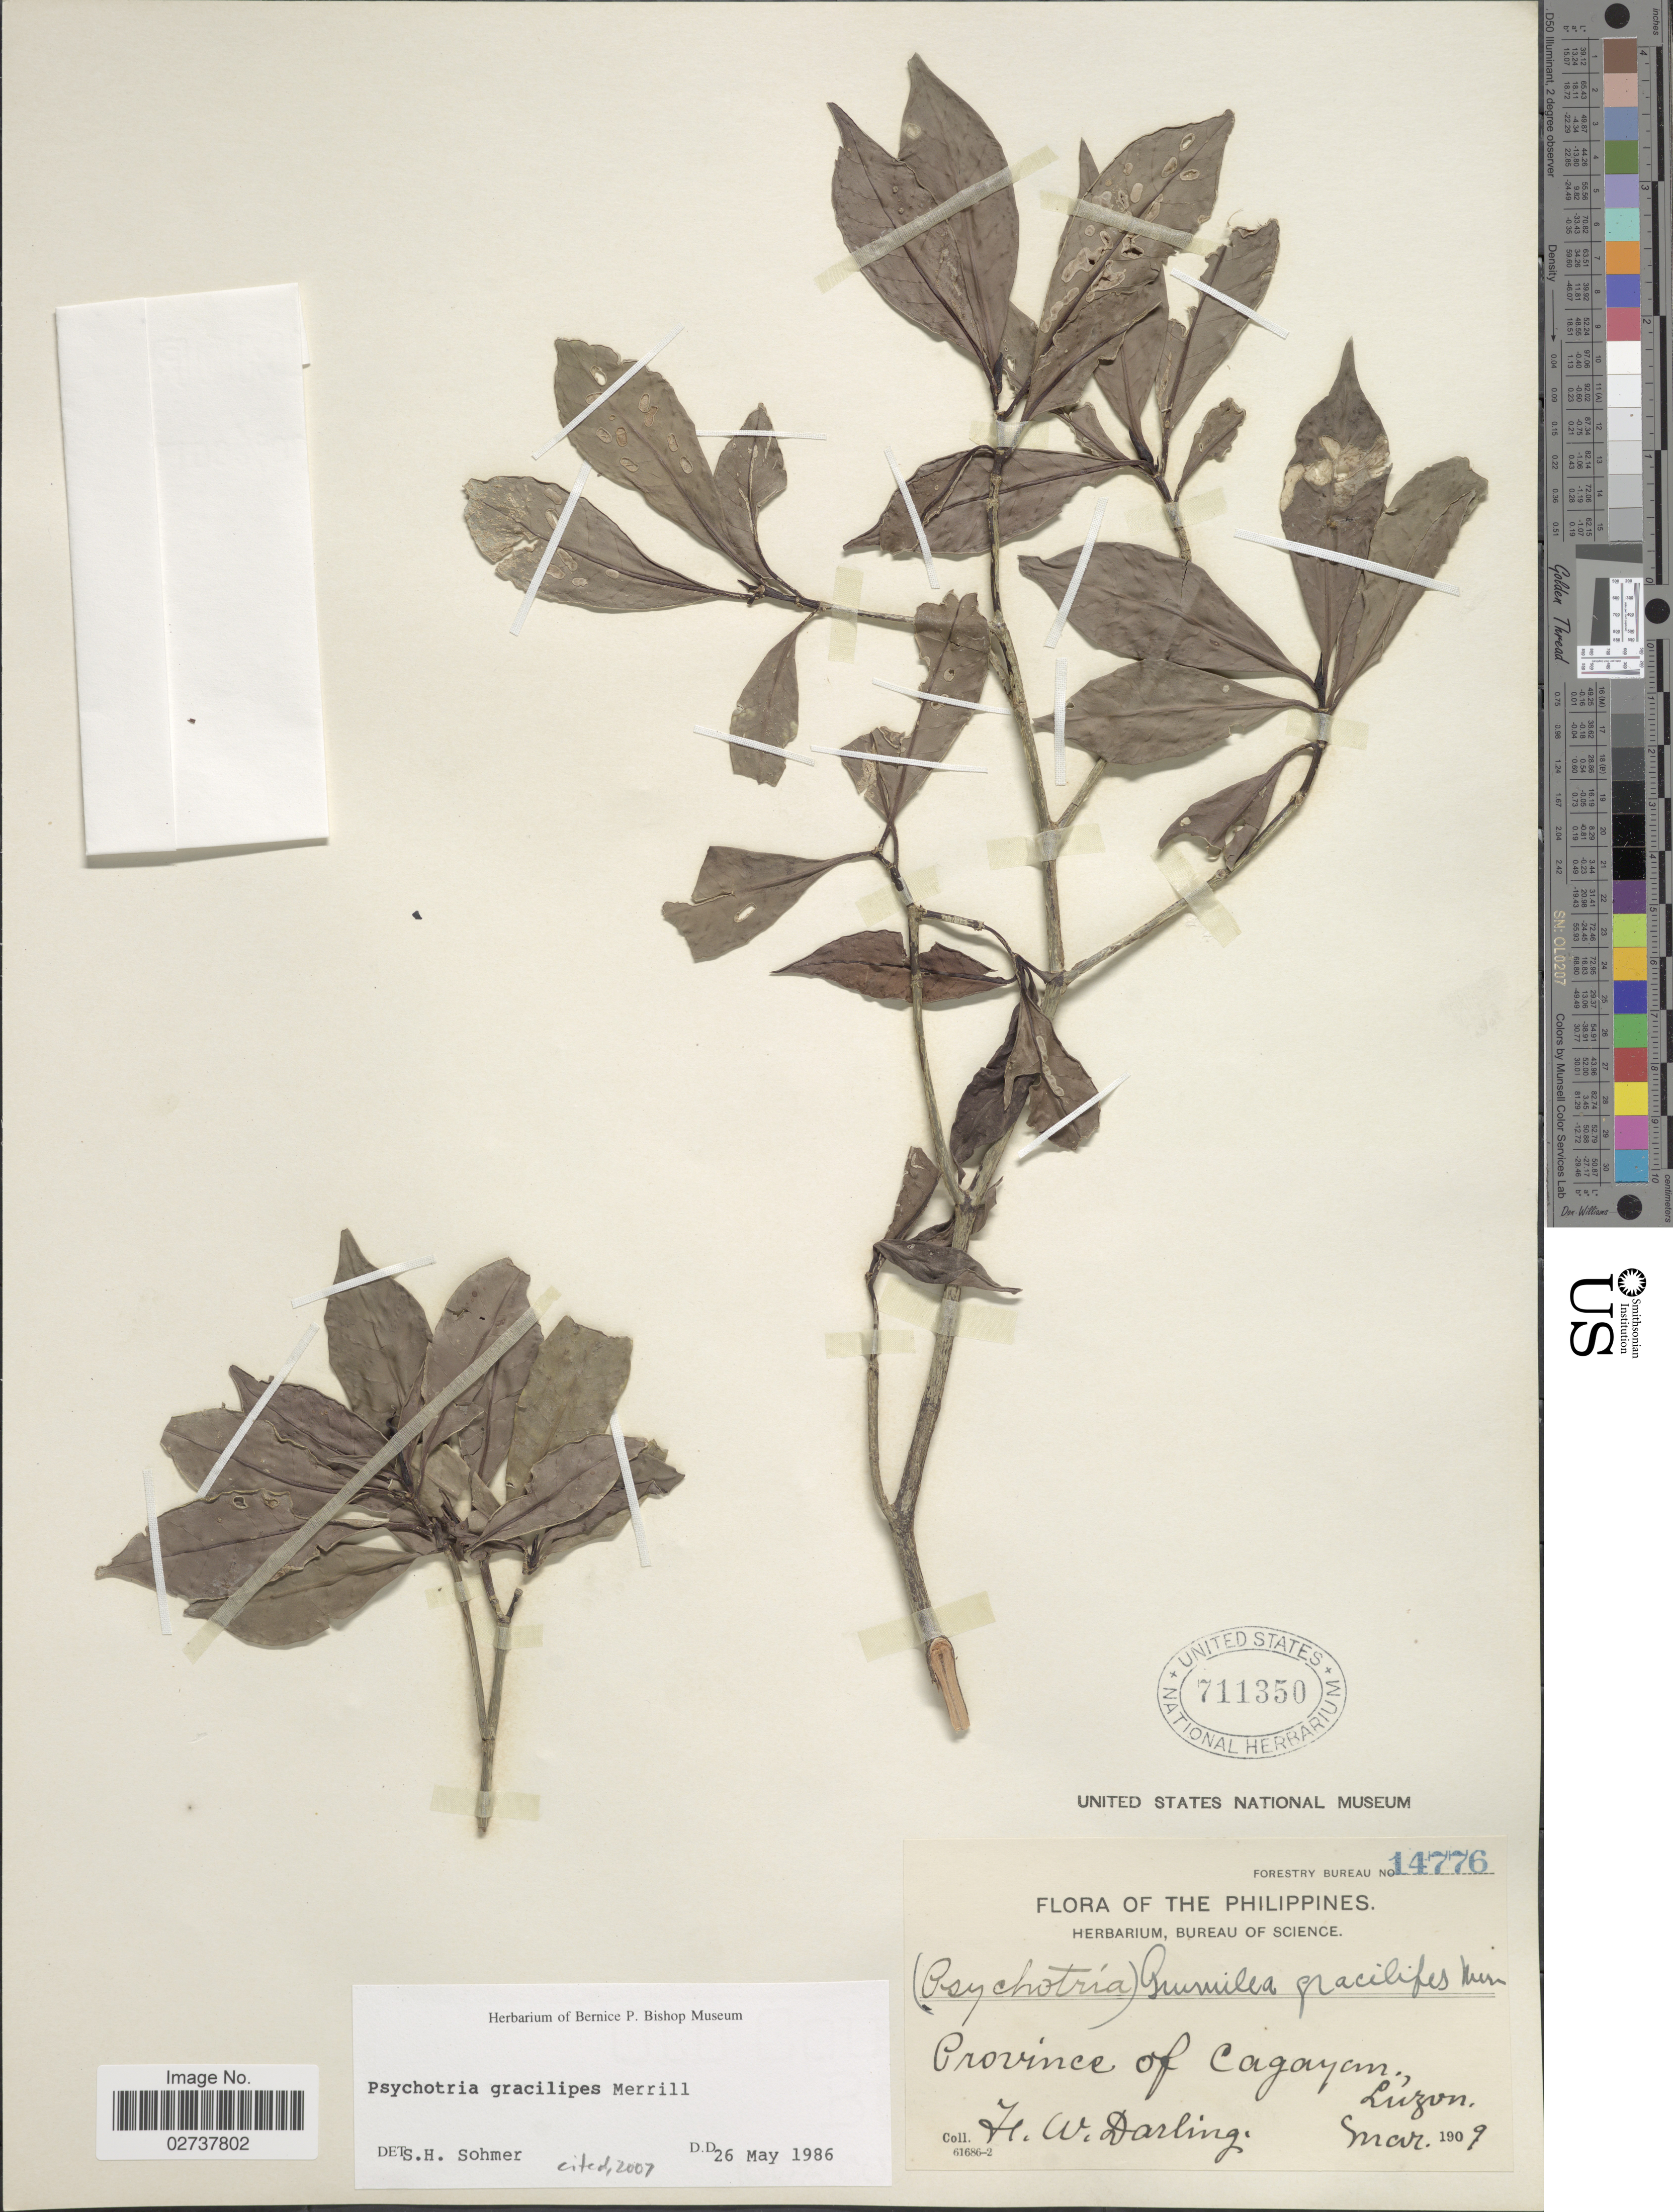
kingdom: Plantae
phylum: Tracheophyta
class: Magnoliopsida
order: Gentianales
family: Rubiaceae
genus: Psychotria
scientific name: Psychotria gracilipes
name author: Merr.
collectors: F. Darling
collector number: Forestry Bureau 14776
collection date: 1909-03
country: Philippines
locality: Province of Cagayan Luzon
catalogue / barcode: US 711350